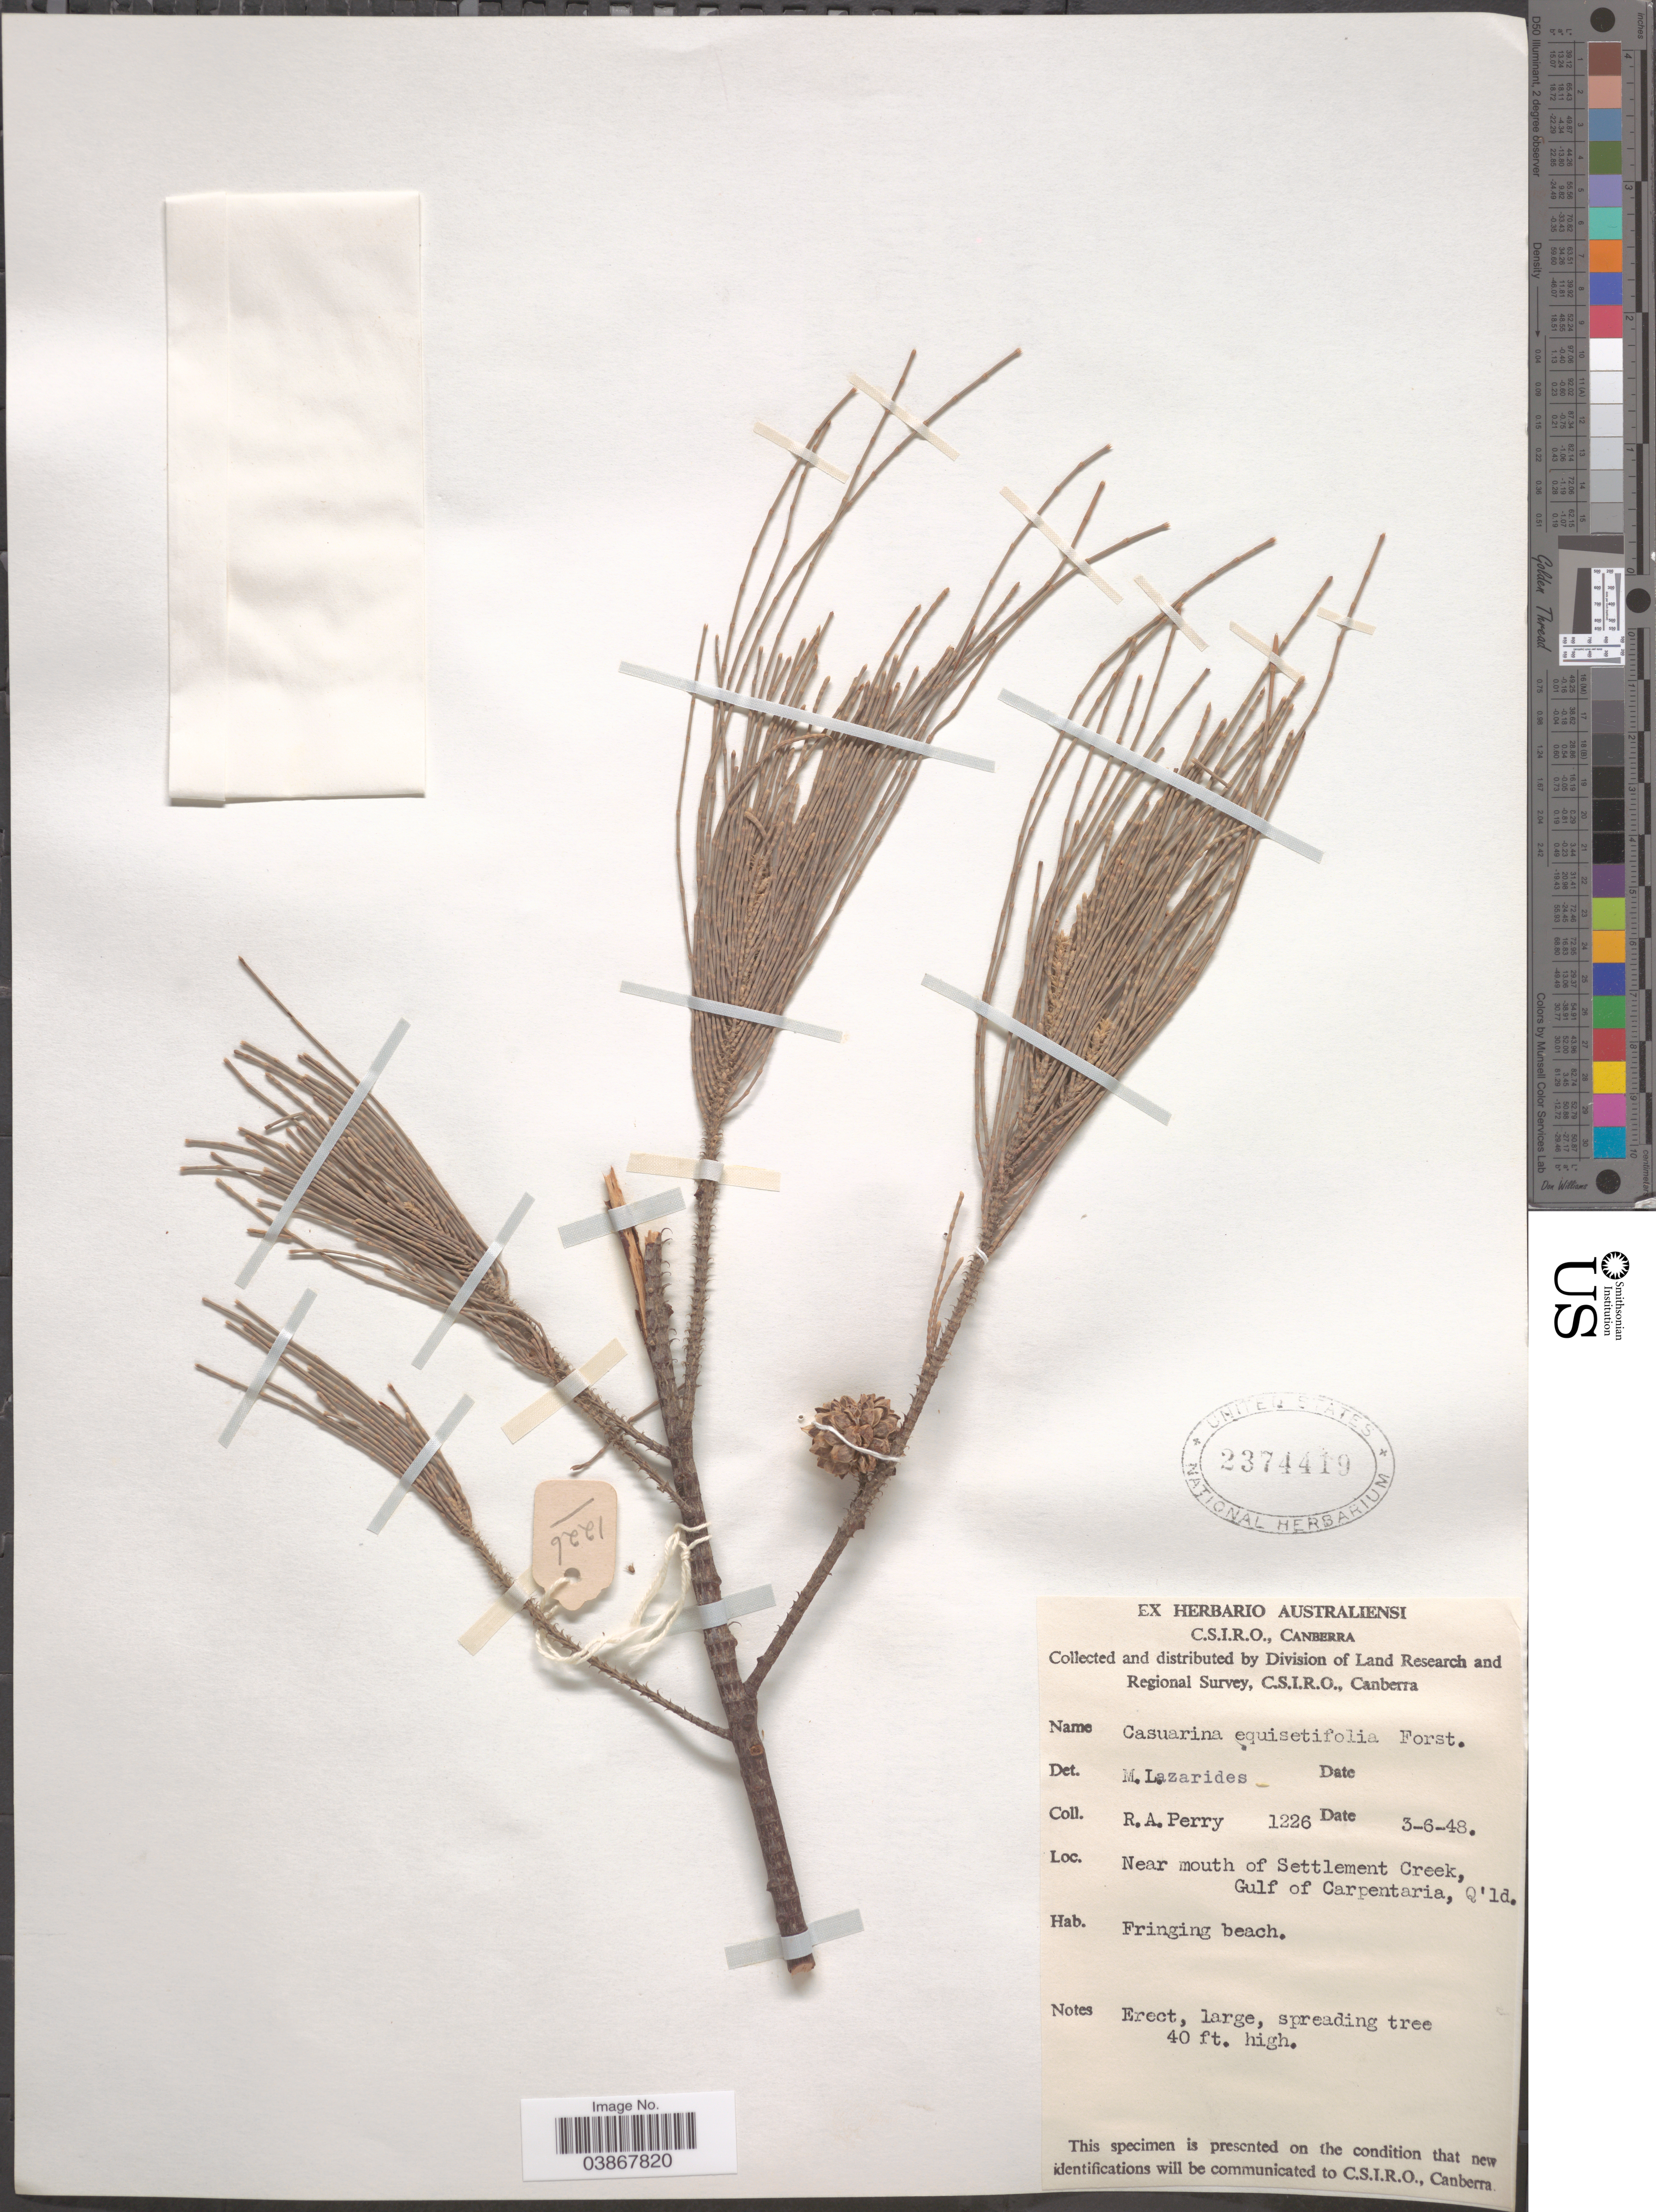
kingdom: Plantae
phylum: Tracheophyta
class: Magnoliopsida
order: Fagales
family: Casuarinaceae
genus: Casuarina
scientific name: Casuarina equisetifolia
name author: L.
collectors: Perry, R. A.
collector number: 1226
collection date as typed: Transcribed d/m/y: 3/6/48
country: Australia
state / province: Queensland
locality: Near mouth of Settlement Creek, Gulf of Carpentaria.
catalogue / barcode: US 2374419